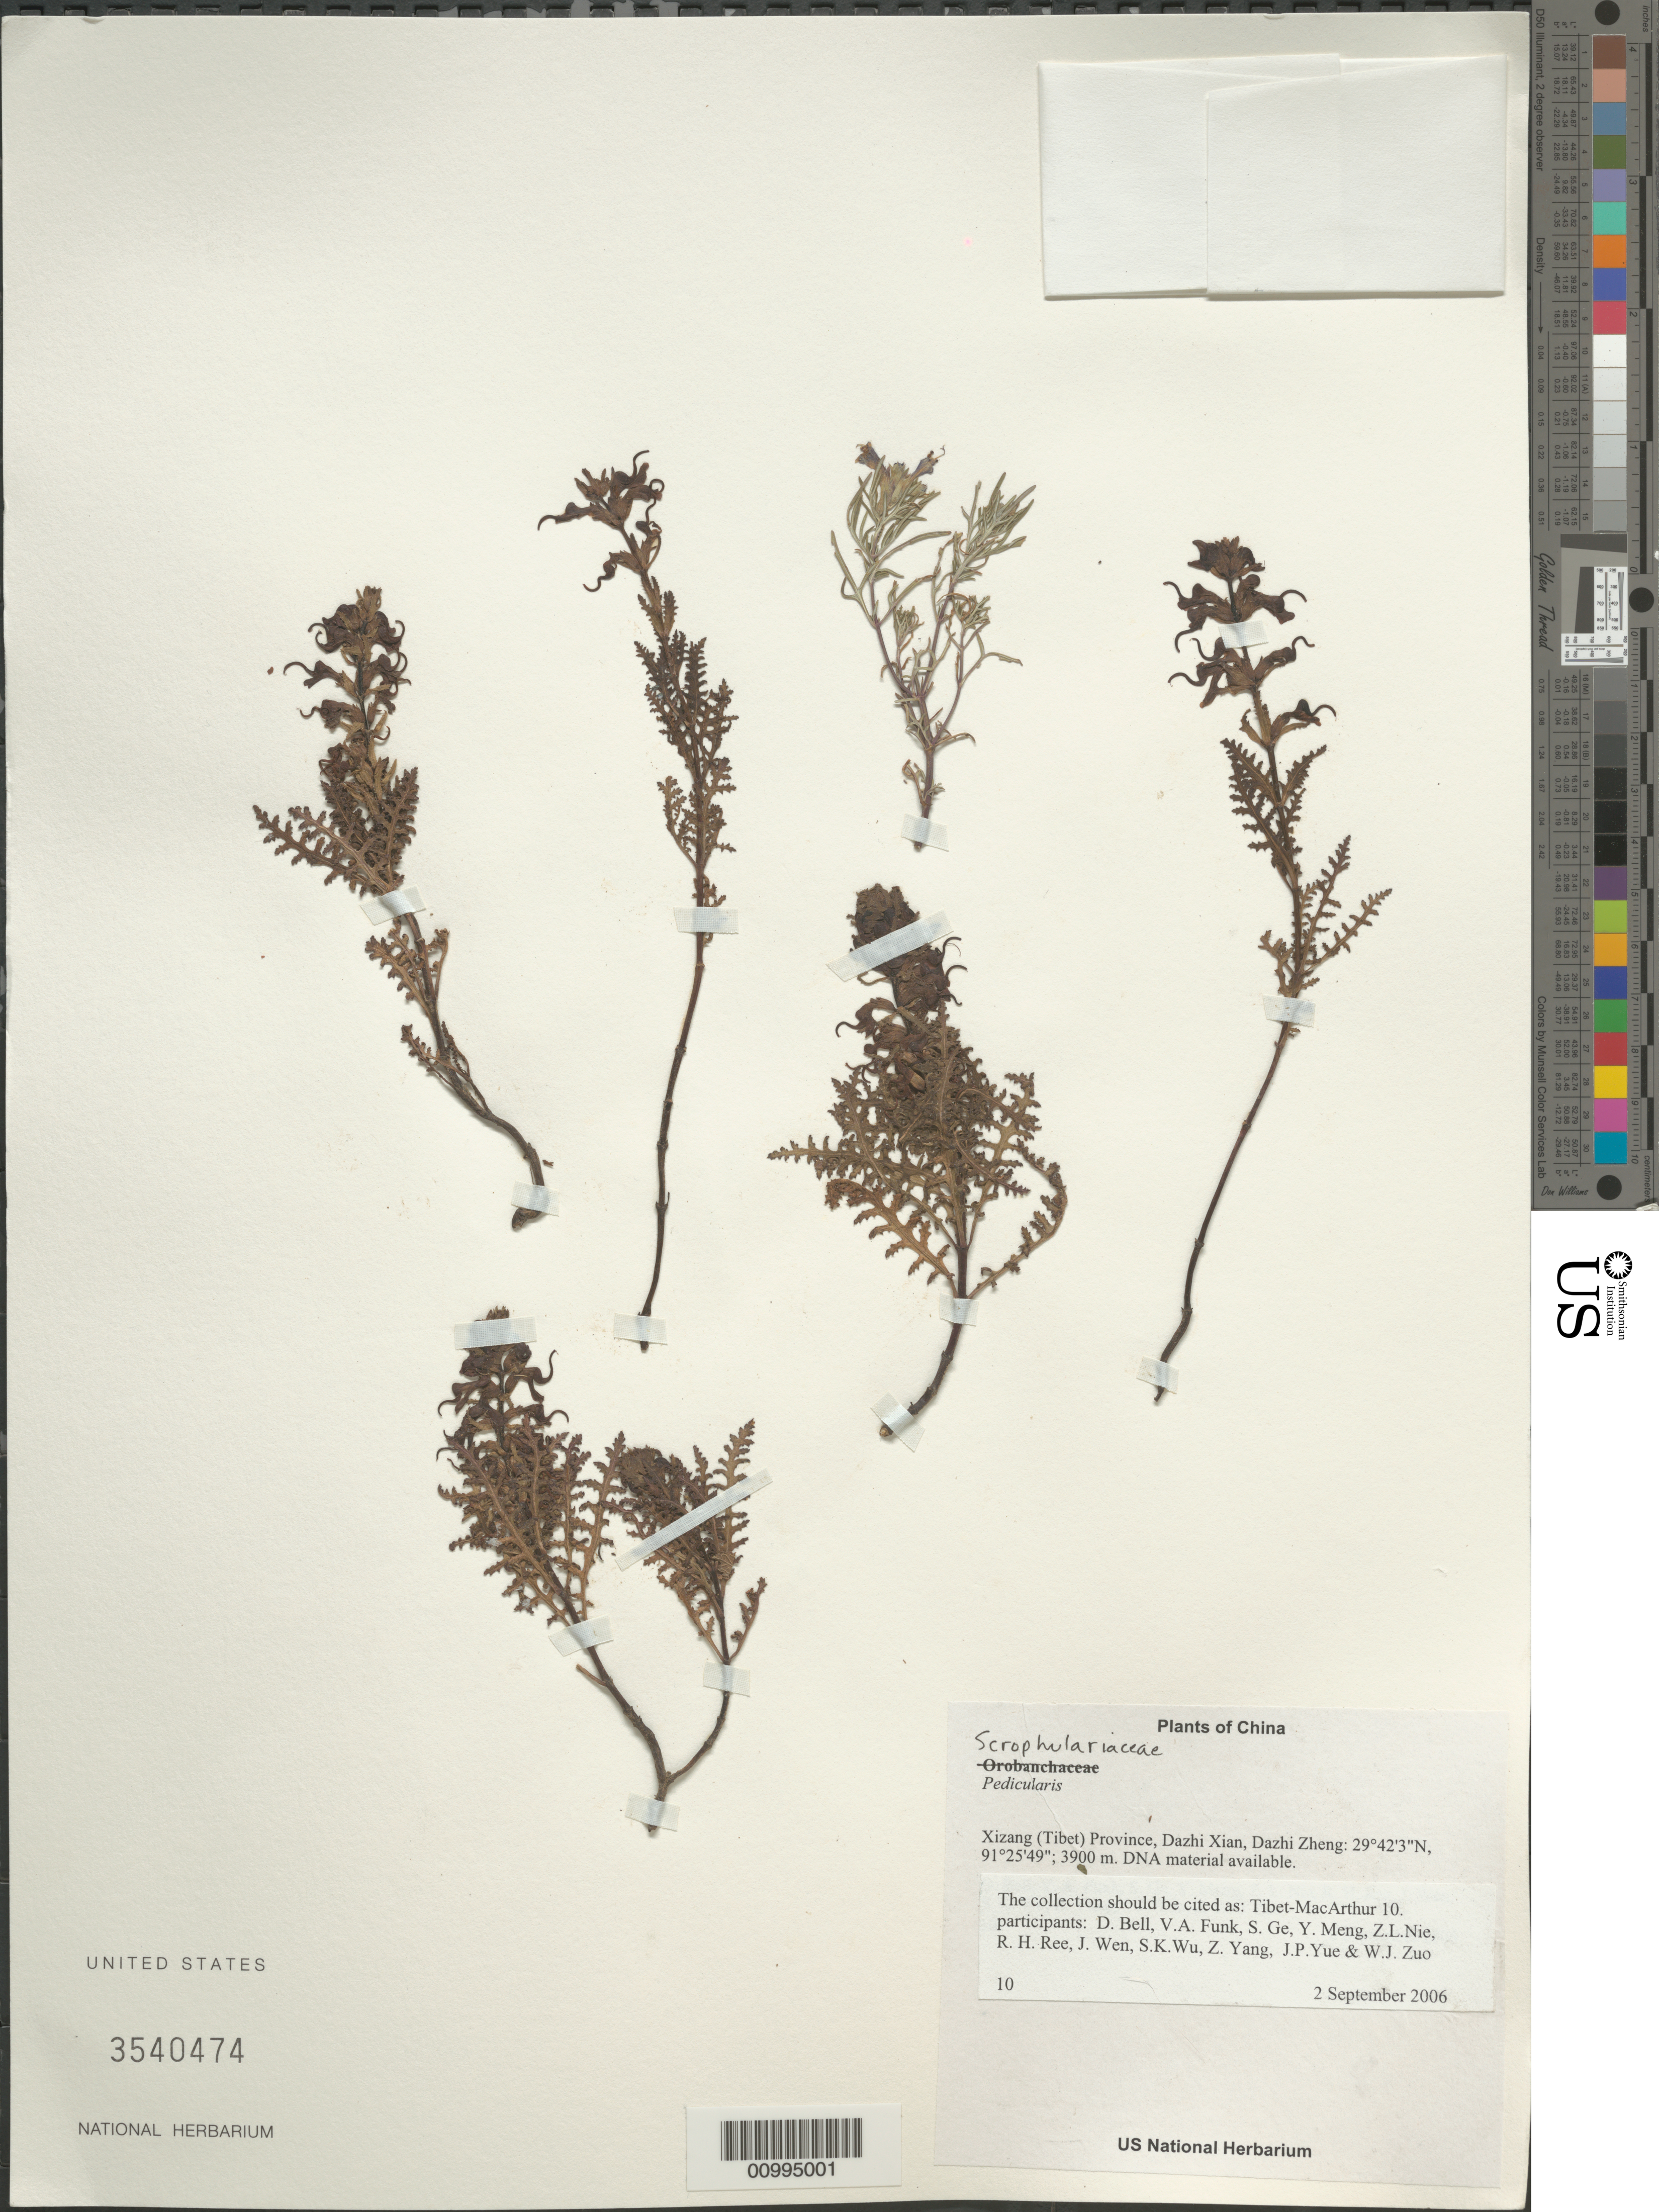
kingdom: Plantae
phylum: Tracheophyta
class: Magnoliopsida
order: Lamiales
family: Orobanchaceae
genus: Pedicularis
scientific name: Pedicularis sp.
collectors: Tibet-MacArthur, D. A. Bell, V. Funk, S. Ge, Y. Meng, Z. Nie, R. Ree, J. Wen, S. K. Wu, Z. Yang, J. Yue & W. Zuo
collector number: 10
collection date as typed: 02 Sep 2006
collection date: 2006-09-02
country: China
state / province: Xizang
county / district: Dazhi Xian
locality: Dazhi Zheng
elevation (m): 3900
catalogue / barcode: US 3540474